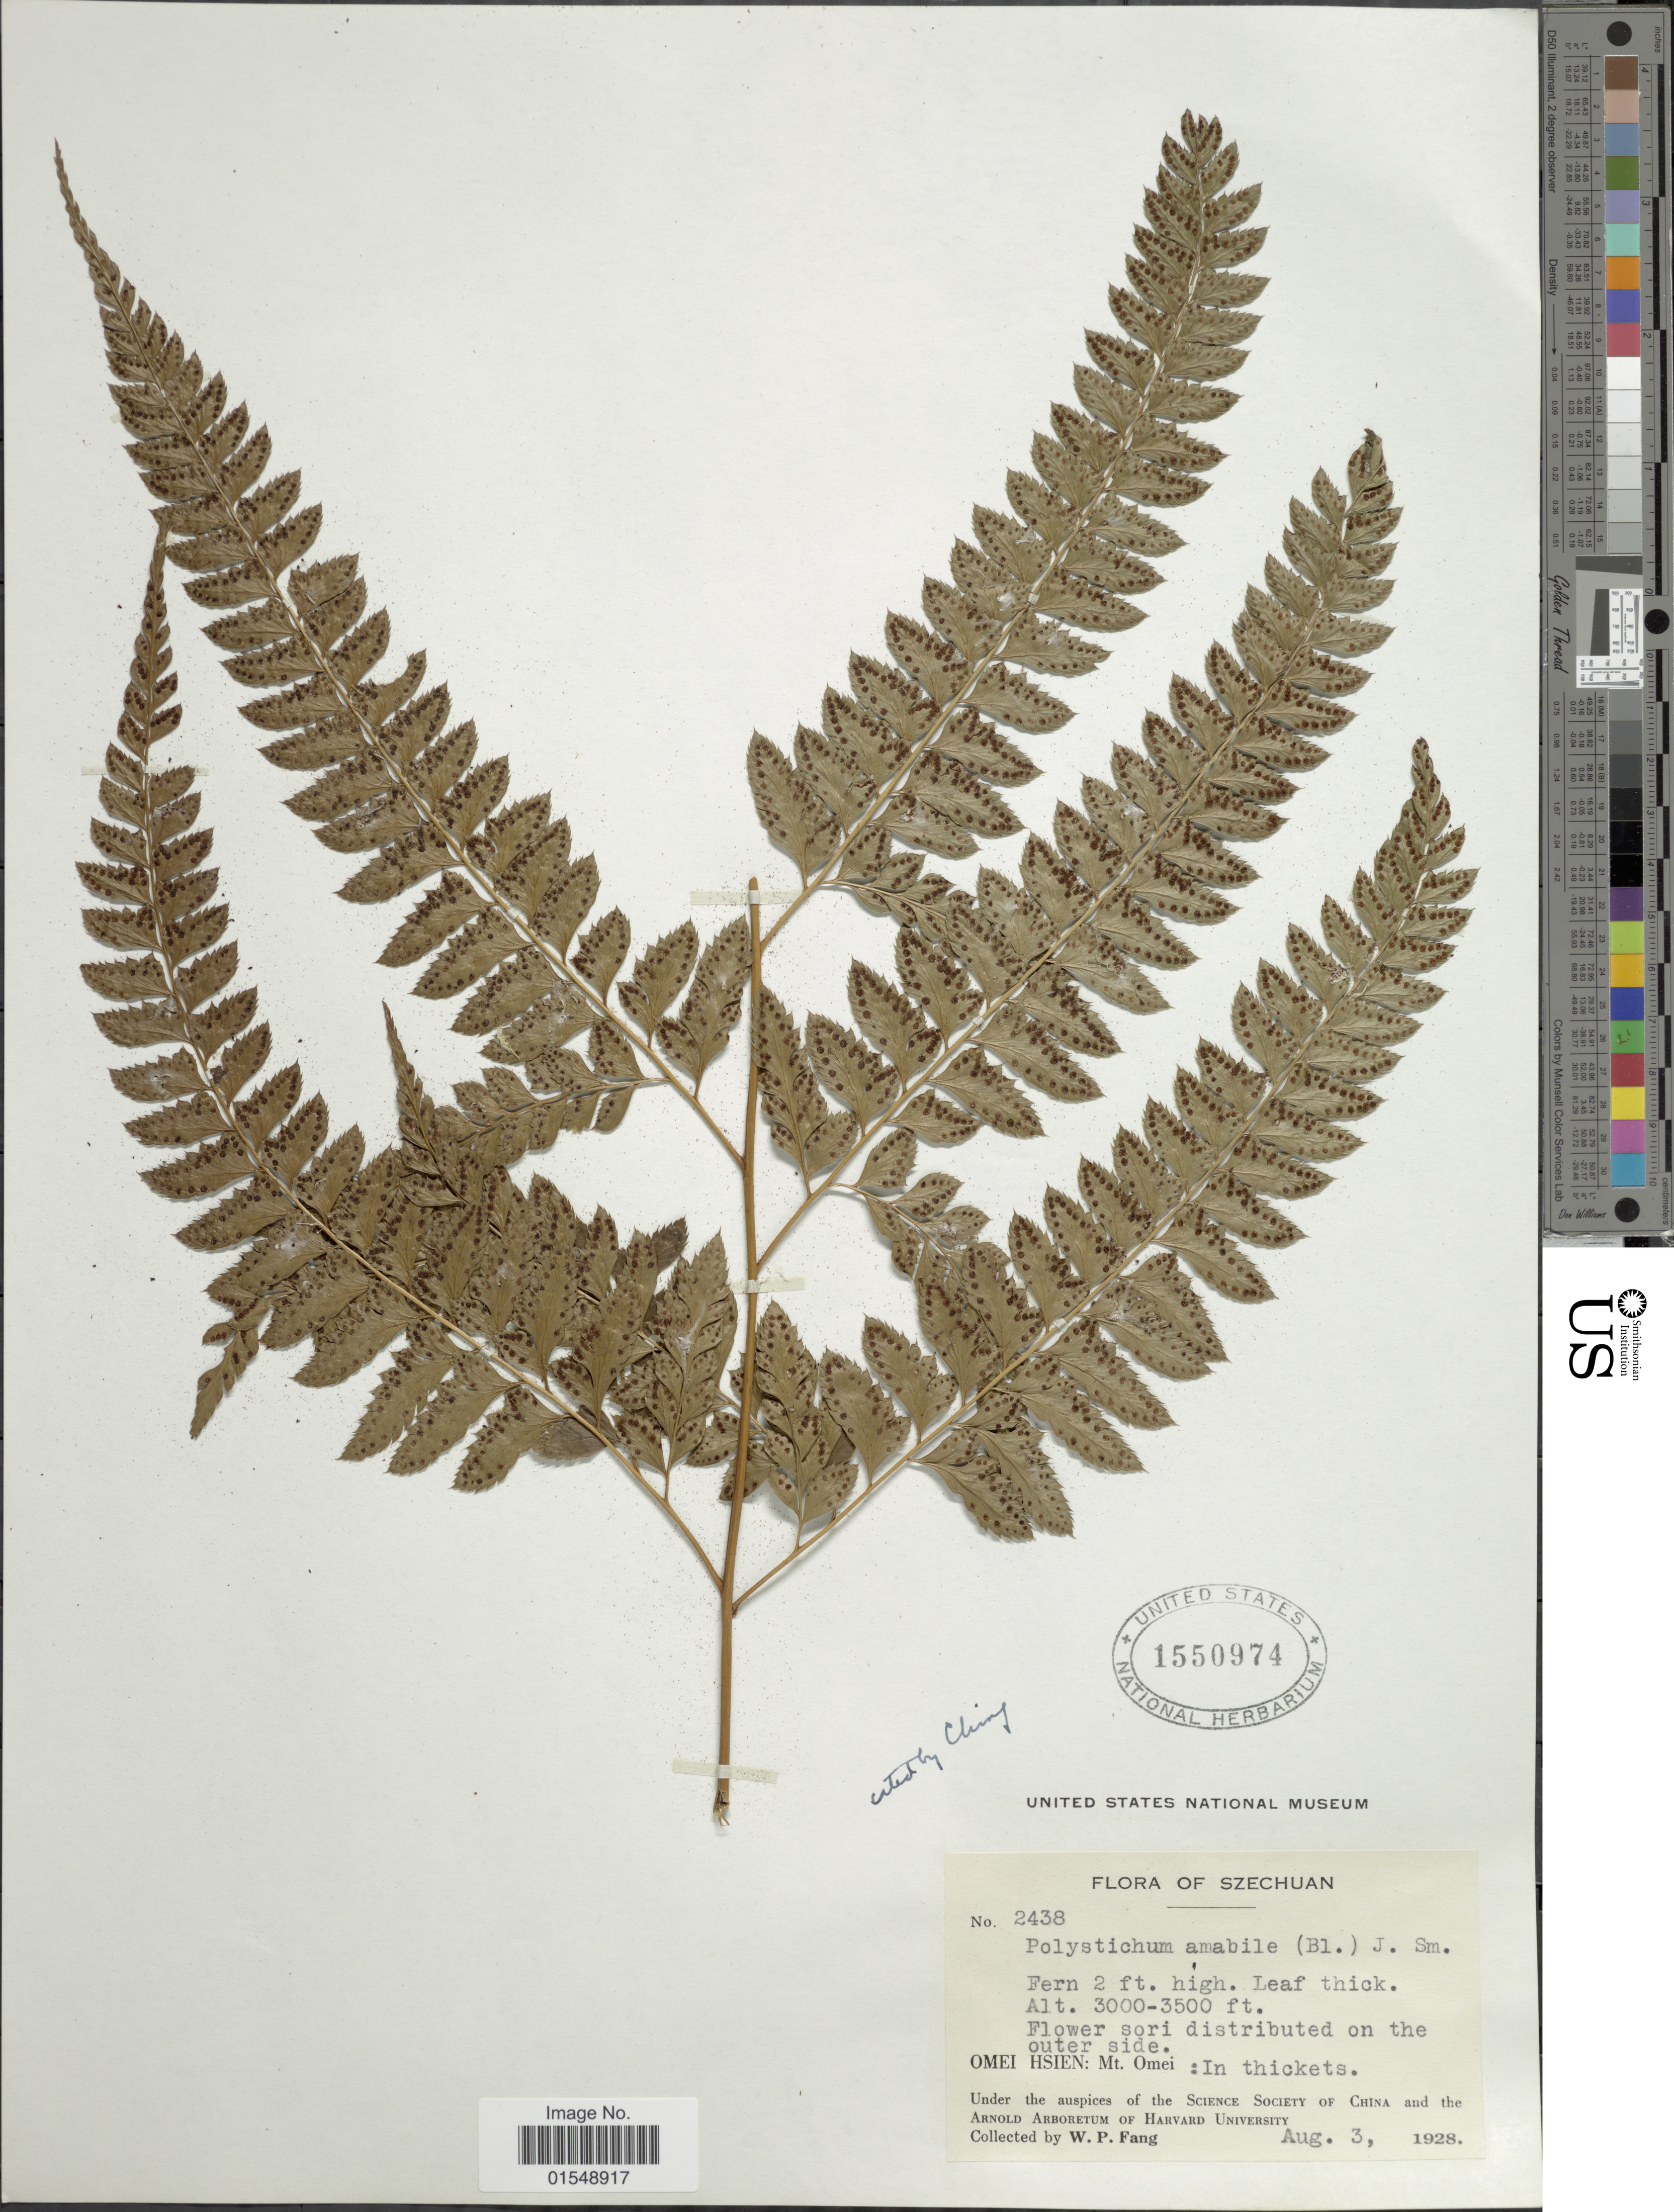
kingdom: Plantae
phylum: Tracheophyta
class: Polypodiopsida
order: Polypodiales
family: Dryopteridaceae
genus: Arachniodes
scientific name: Arachniodes amabilis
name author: (Blume) Tindale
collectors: W. P. Fang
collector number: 2438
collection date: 1928-08-03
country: China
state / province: Sichuan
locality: Szechuan, Omei Hsien: Mt. Omei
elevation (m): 914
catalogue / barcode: US 1550974